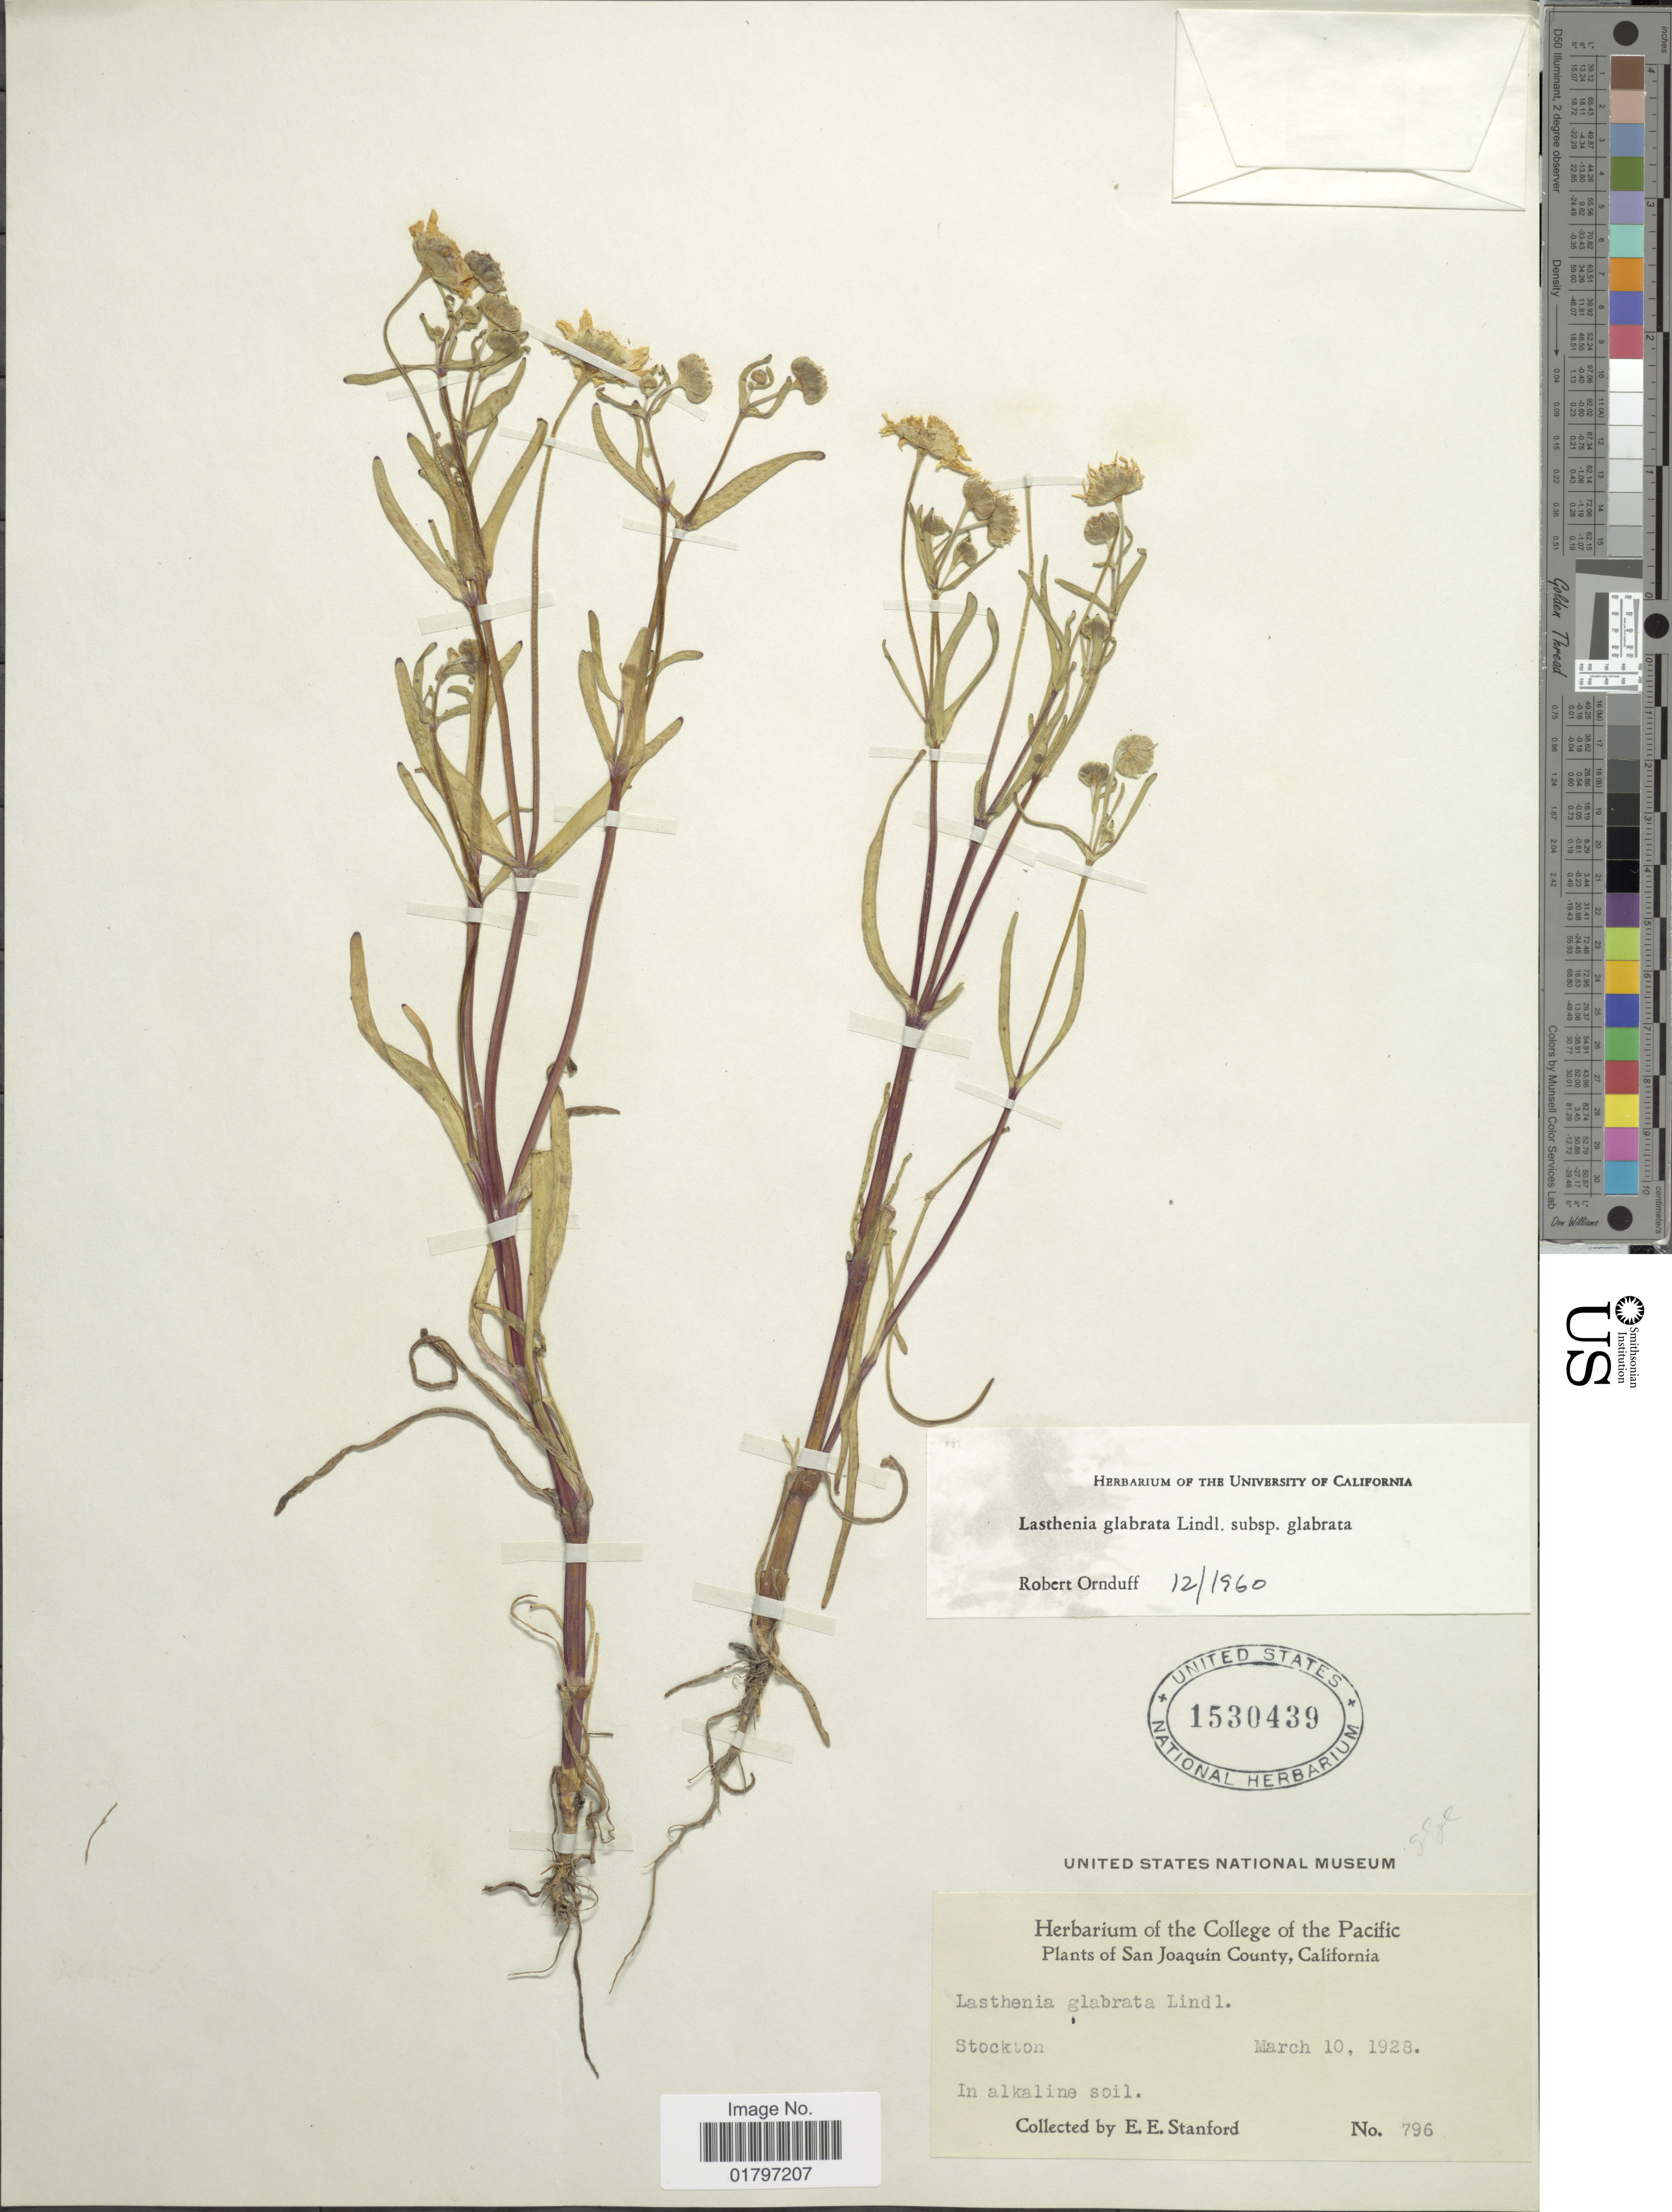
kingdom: Plantae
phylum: Tracheophyta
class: Magnoliopsida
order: Asterales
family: Asteraceae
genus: Lasthenia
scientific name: Lasthenia glabrata subsp. glabrata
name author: Lindl.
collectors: E. Stanford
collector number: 796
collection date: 1928-03-10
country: United States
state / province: California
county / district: San Joaquin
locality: San Joaquin County. Stockton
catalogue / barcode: US 1530439